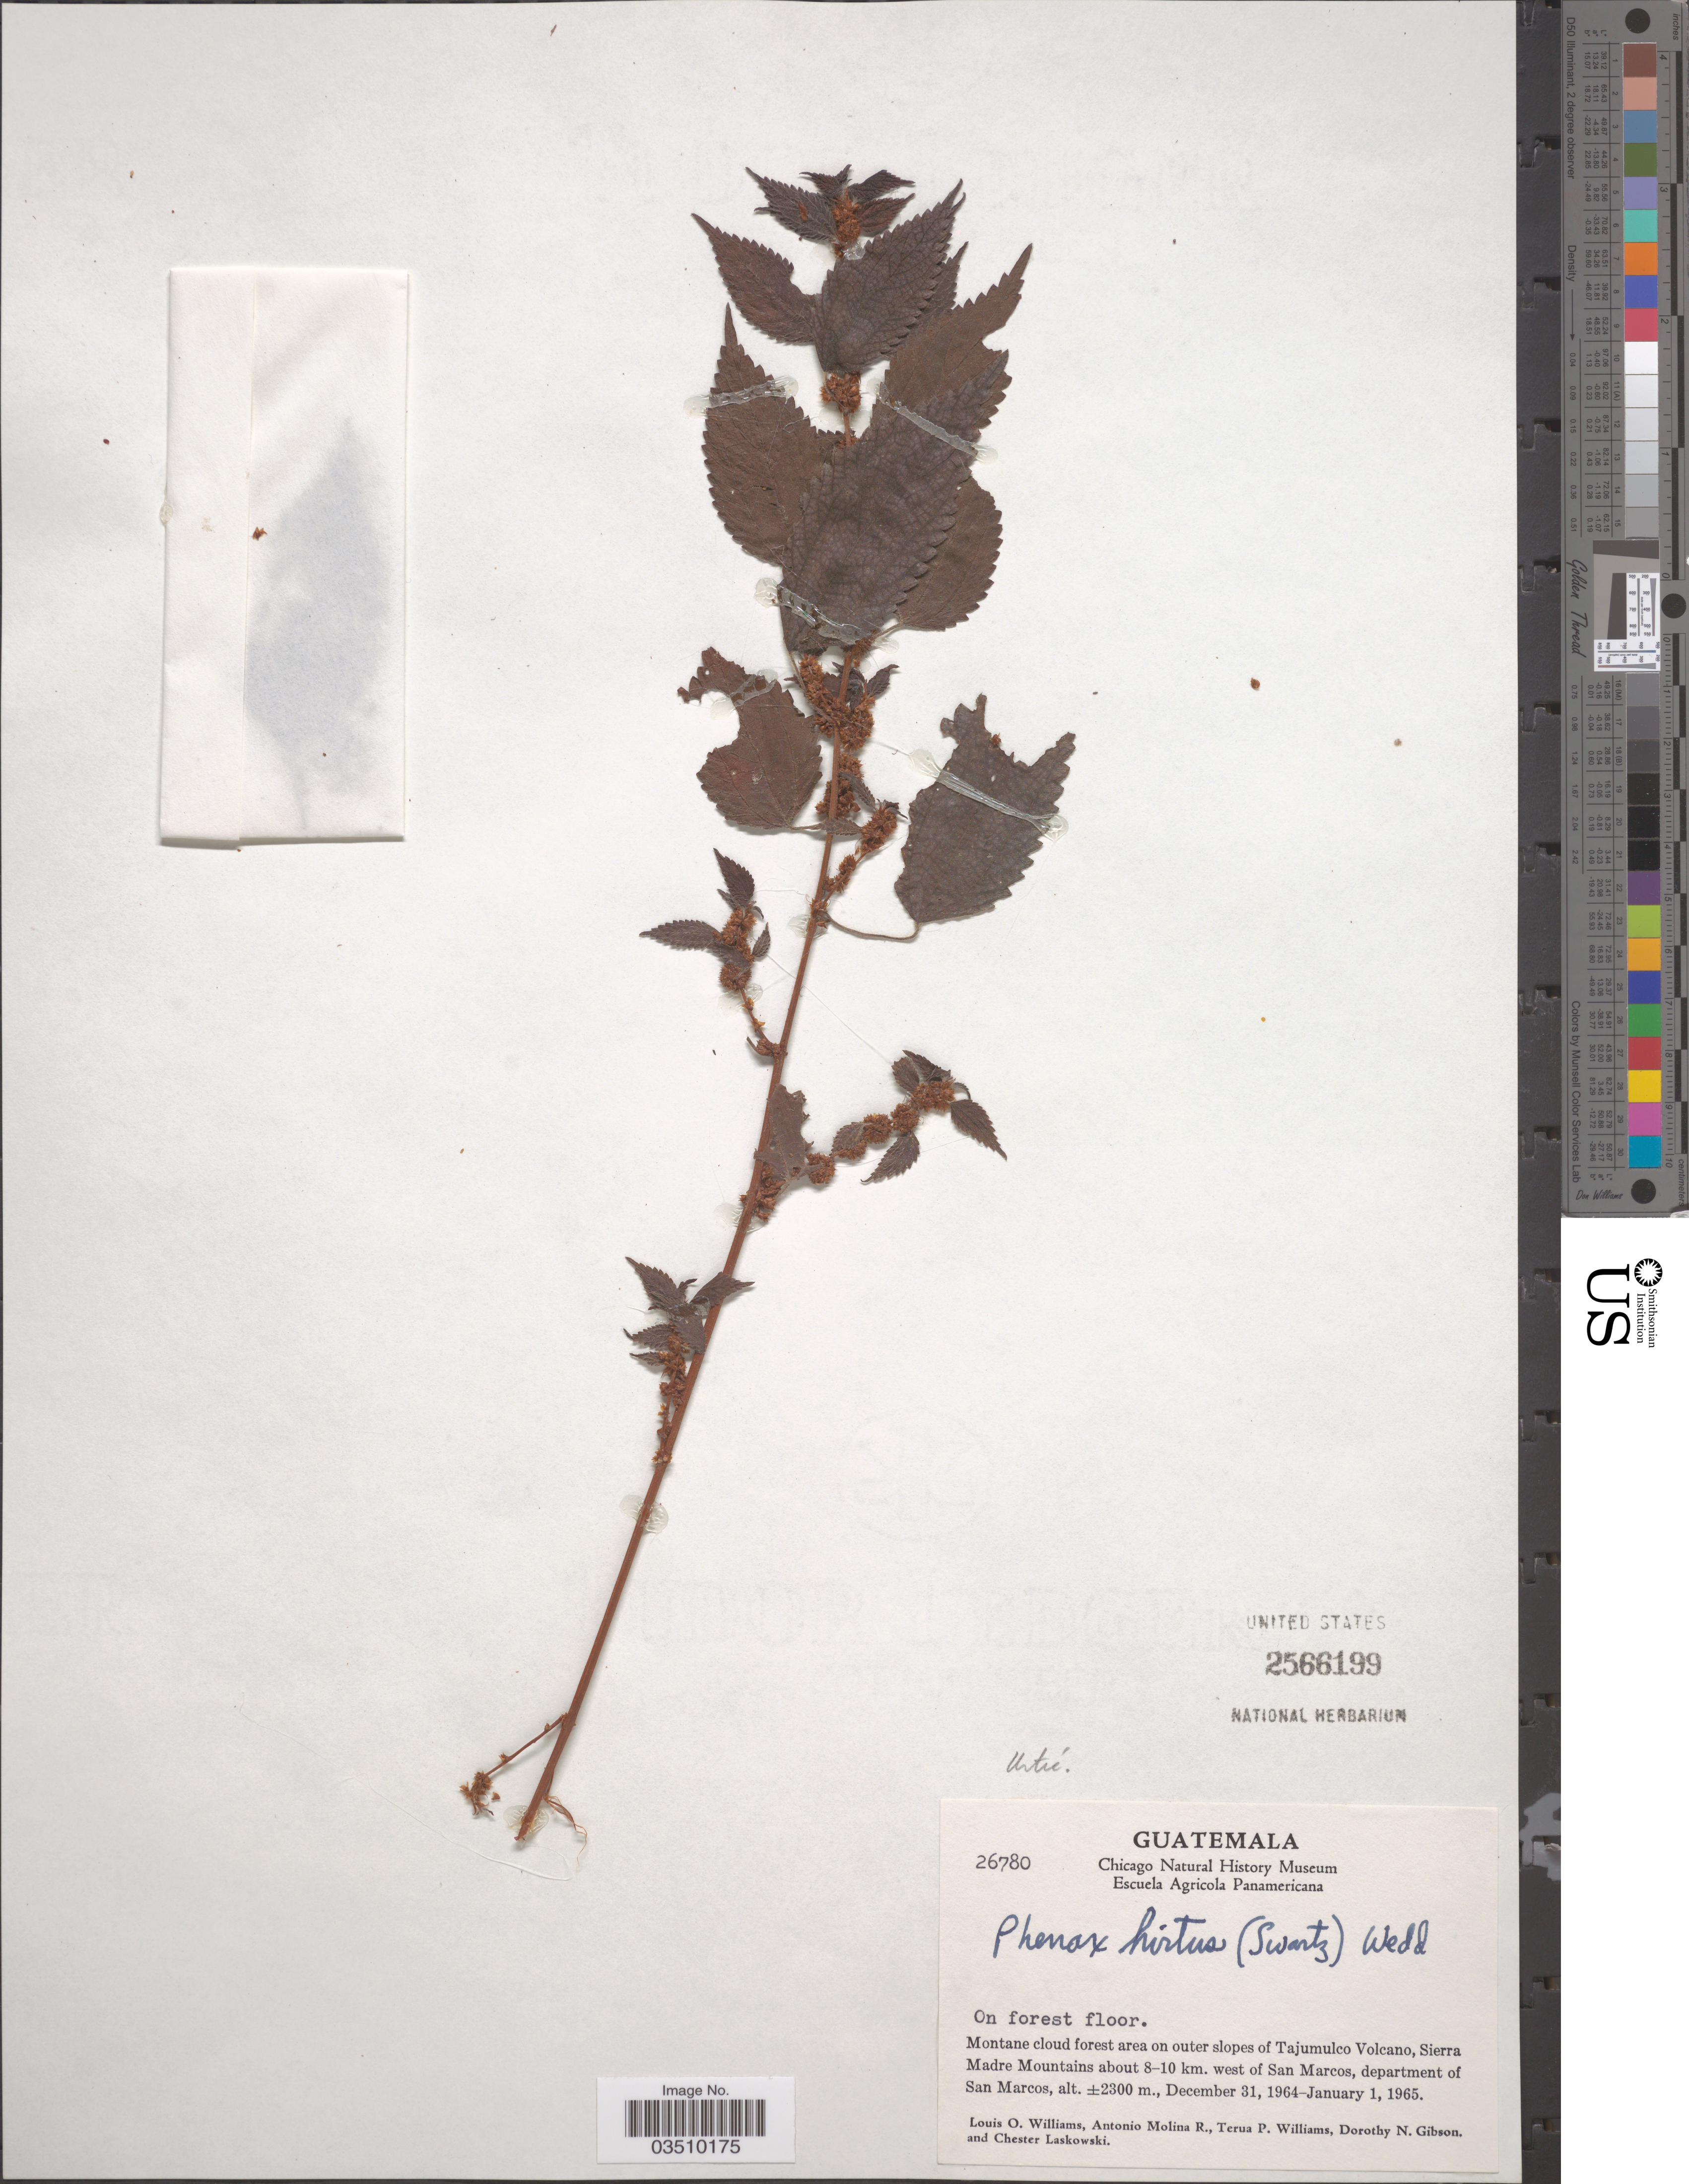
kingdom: Plantae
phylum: Tracheophyta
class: Magnoliopsida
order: Rosales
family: Urticaceae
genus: Phenax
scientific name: Phenax hirtus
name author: (Sw.) Wedd.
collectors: L. O. Williams, A. Molina R., T. Williams, D. N. Gibson & C. Laskowski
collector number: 26780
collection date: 1964-12-31/1965-01-01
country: Guatemala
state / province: San Marcos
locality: Montane cloud forest area on outer slopes of Tajumulco Volcano, Sierra Madre Mountains about 8-10 km. west of San Marcos, department of San Marcos.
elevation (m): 2300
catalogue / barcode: US 2566199